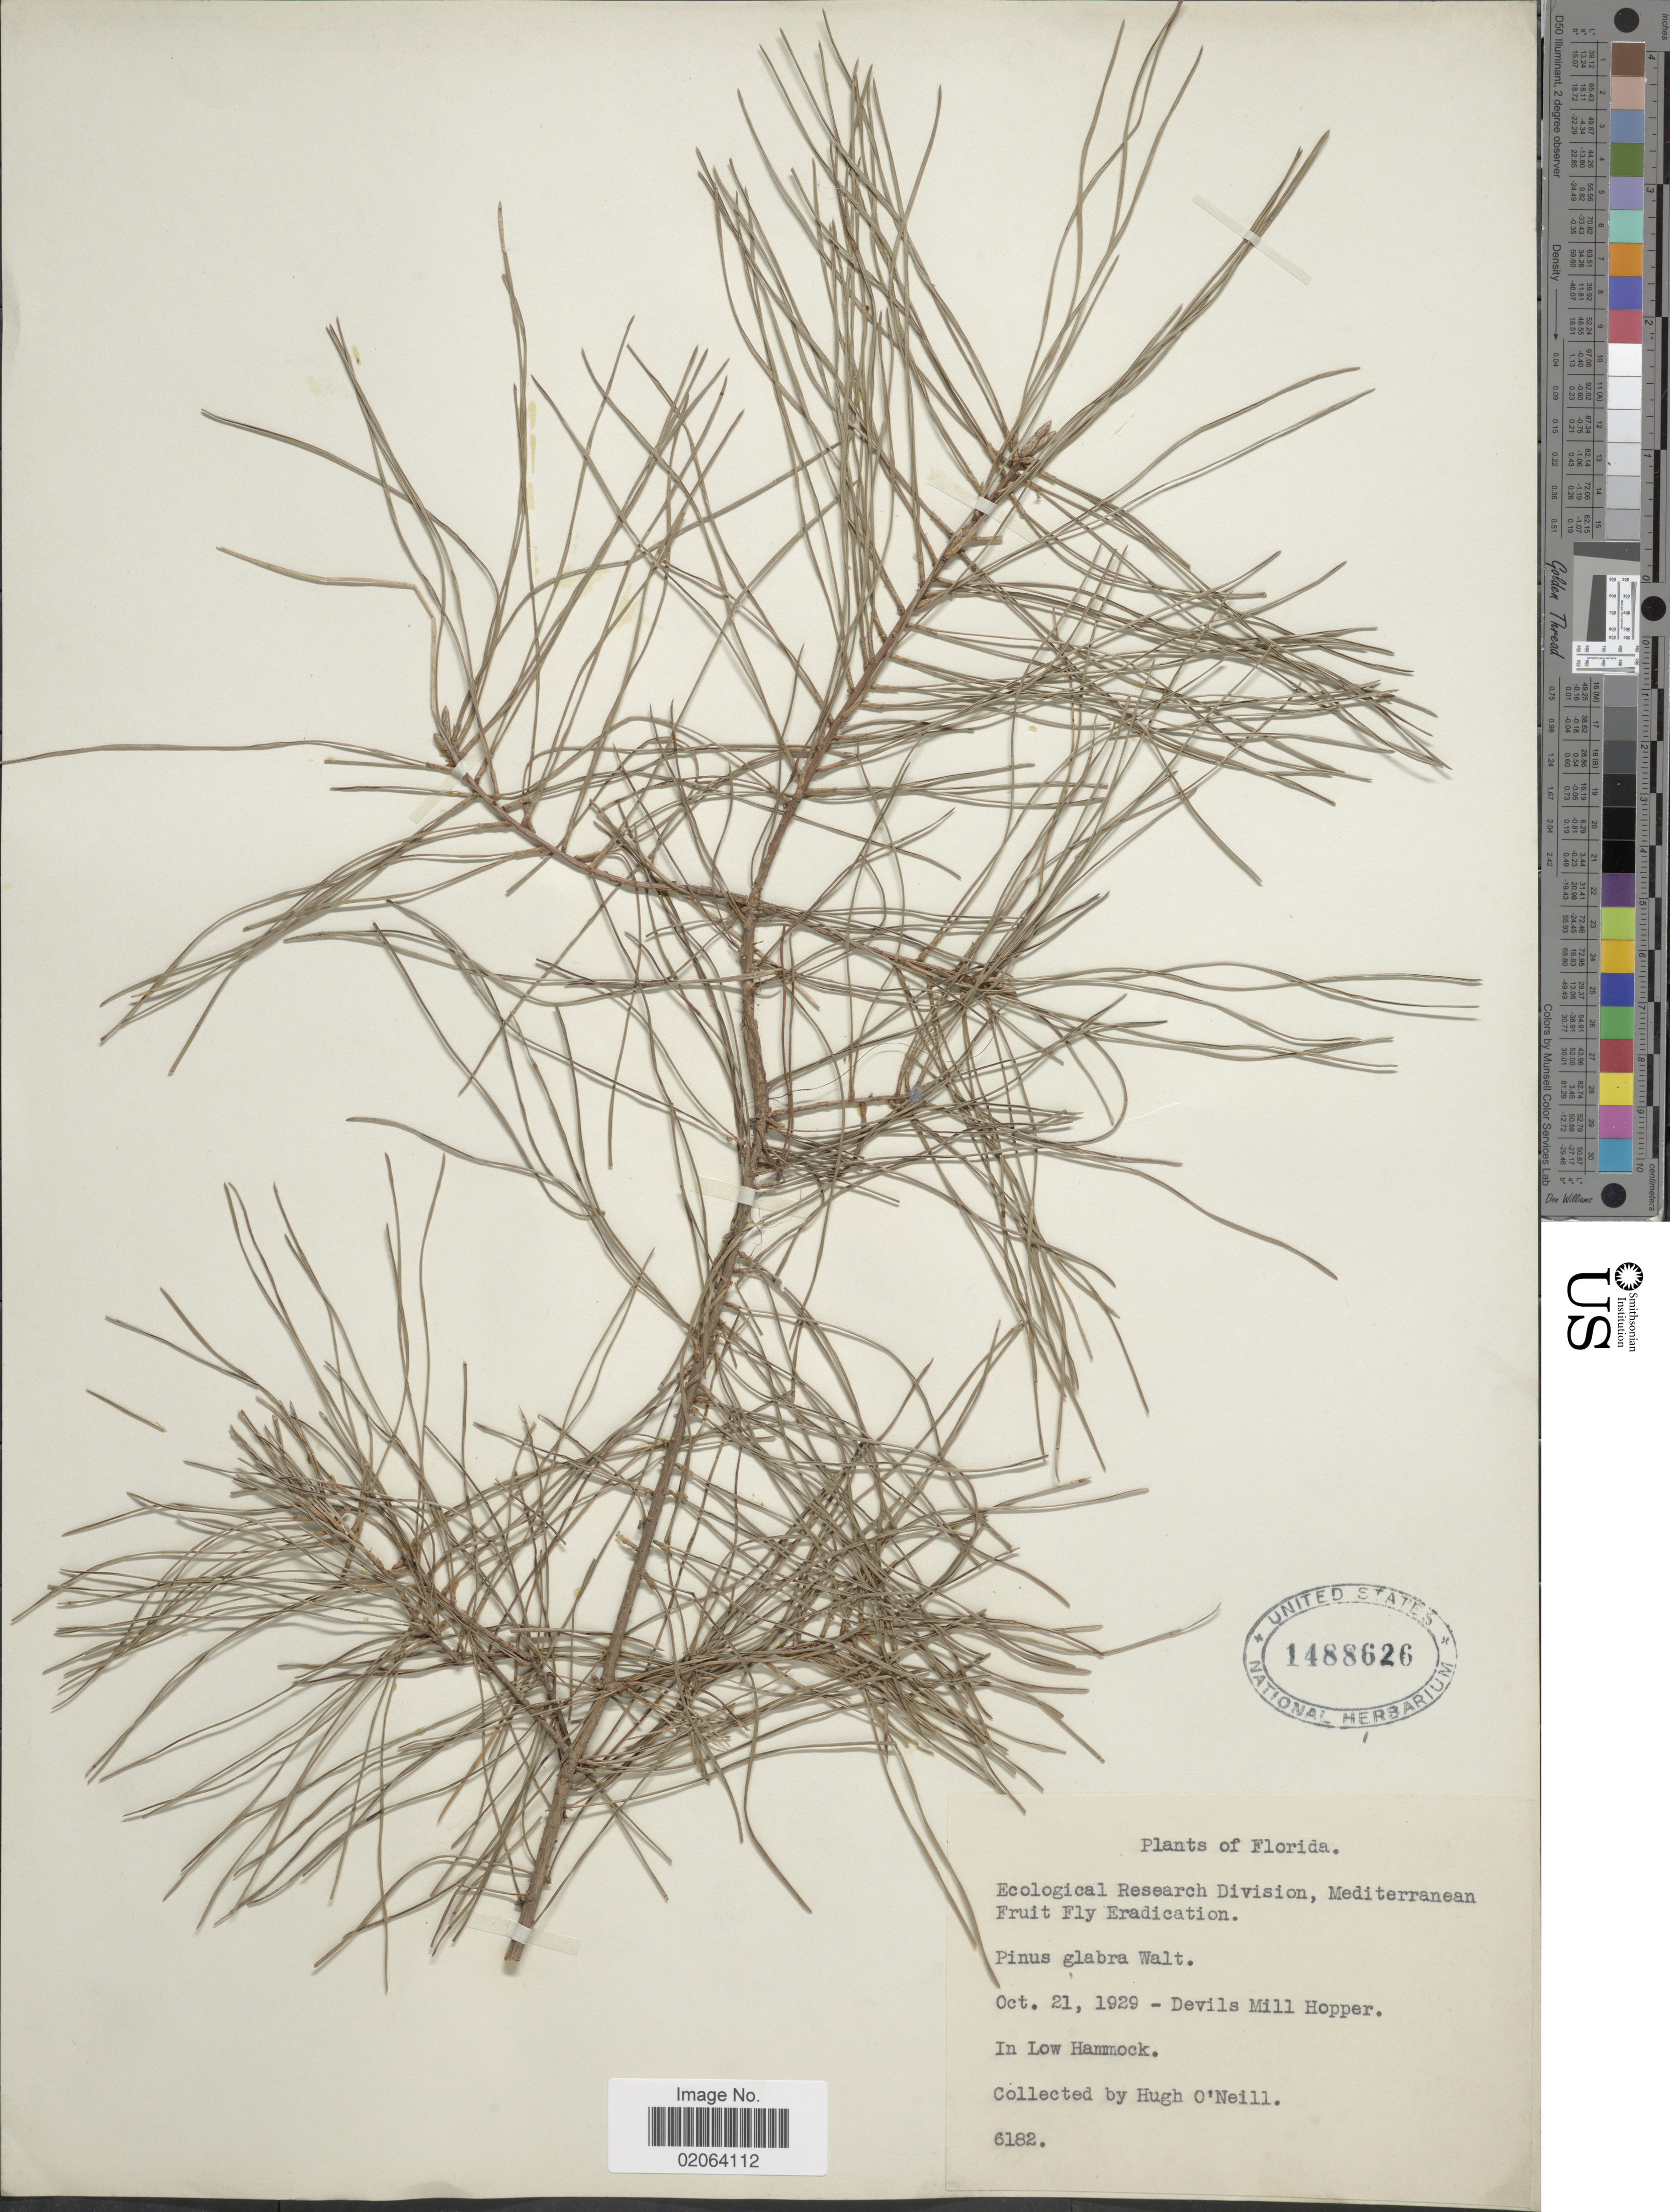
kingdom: Plantae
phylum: Tracheophyta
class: Pinopsida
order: Pinales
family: Pinaceae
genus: Pinus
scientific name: Pinus glabra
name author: Walter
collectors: H. O'Neill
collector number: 6182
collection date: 1929-10-21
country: United States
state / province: Florida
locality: Devils Mill Hopper. In Low Hammock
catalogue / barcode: US 1488626